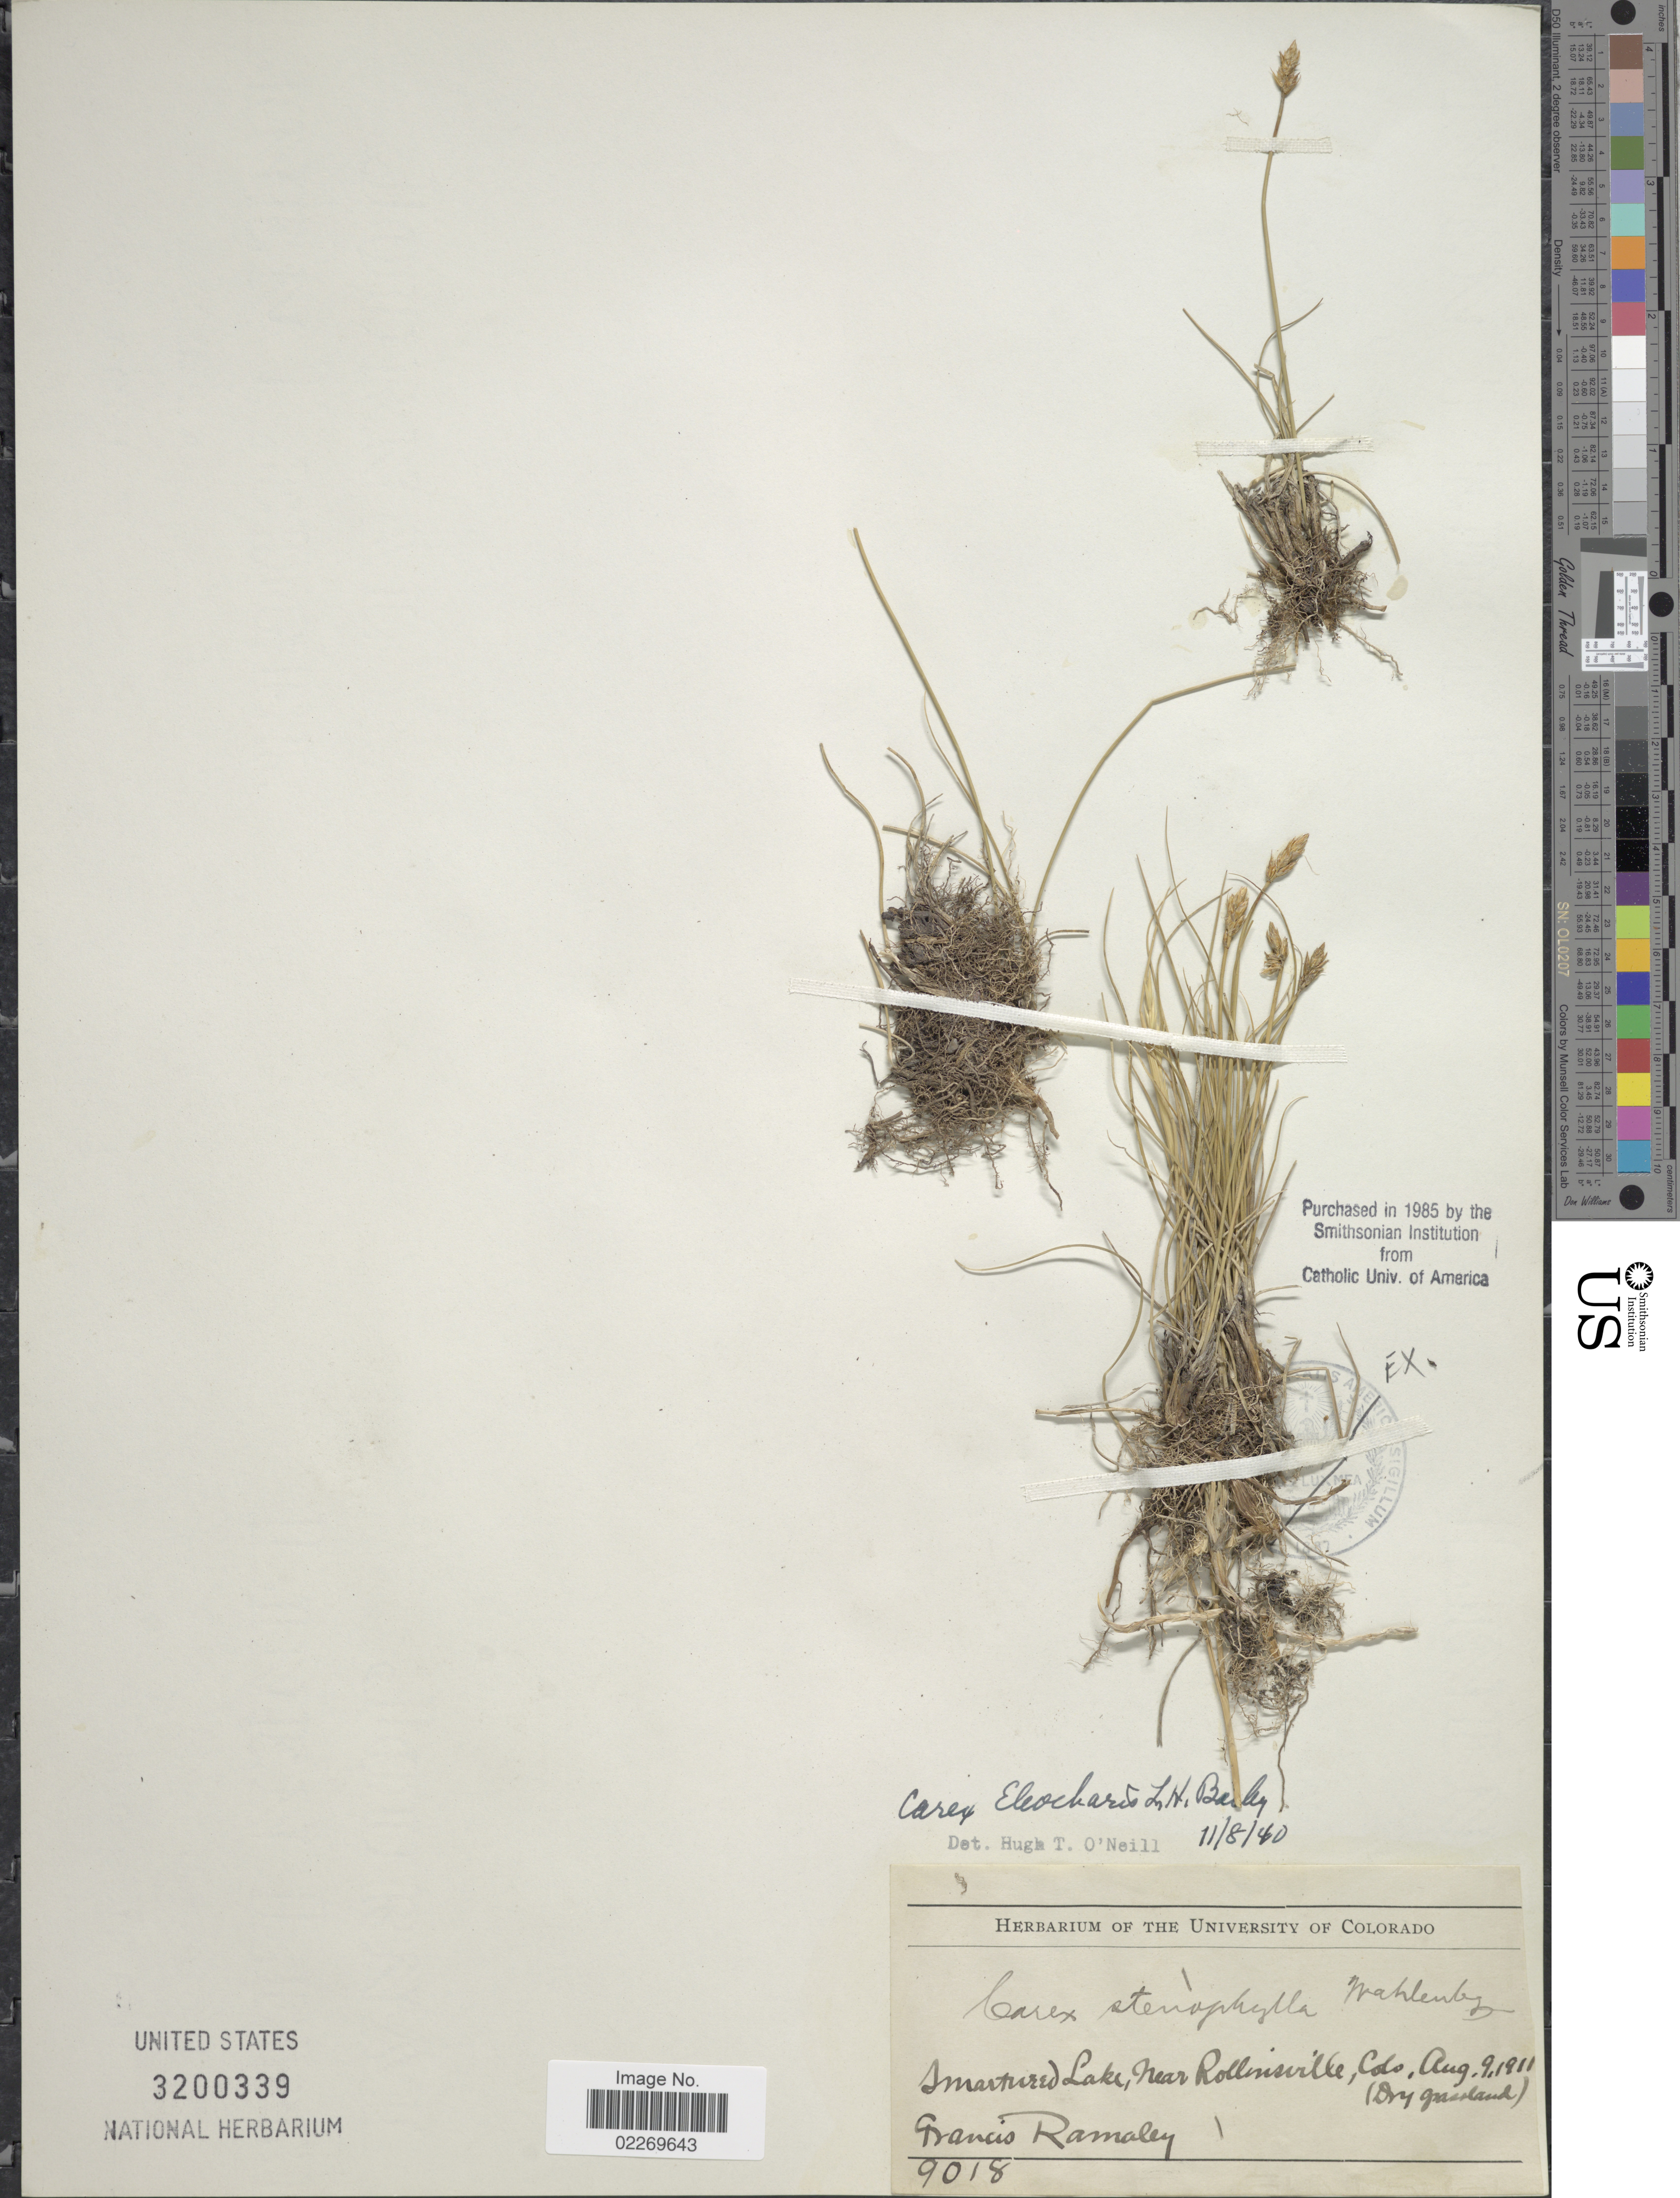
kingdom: Plantae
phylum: Tracheophyta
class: Liliopsida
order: Poales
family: Cyperaceae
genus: Carex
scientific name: Carex eleocharis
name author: L.H. Bailey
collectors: F. Ramaley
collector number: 9018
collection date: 1911-08-09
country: United States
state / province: Colorado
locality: Smartweed Lake, near Rollinsville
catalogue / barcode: US 3200339